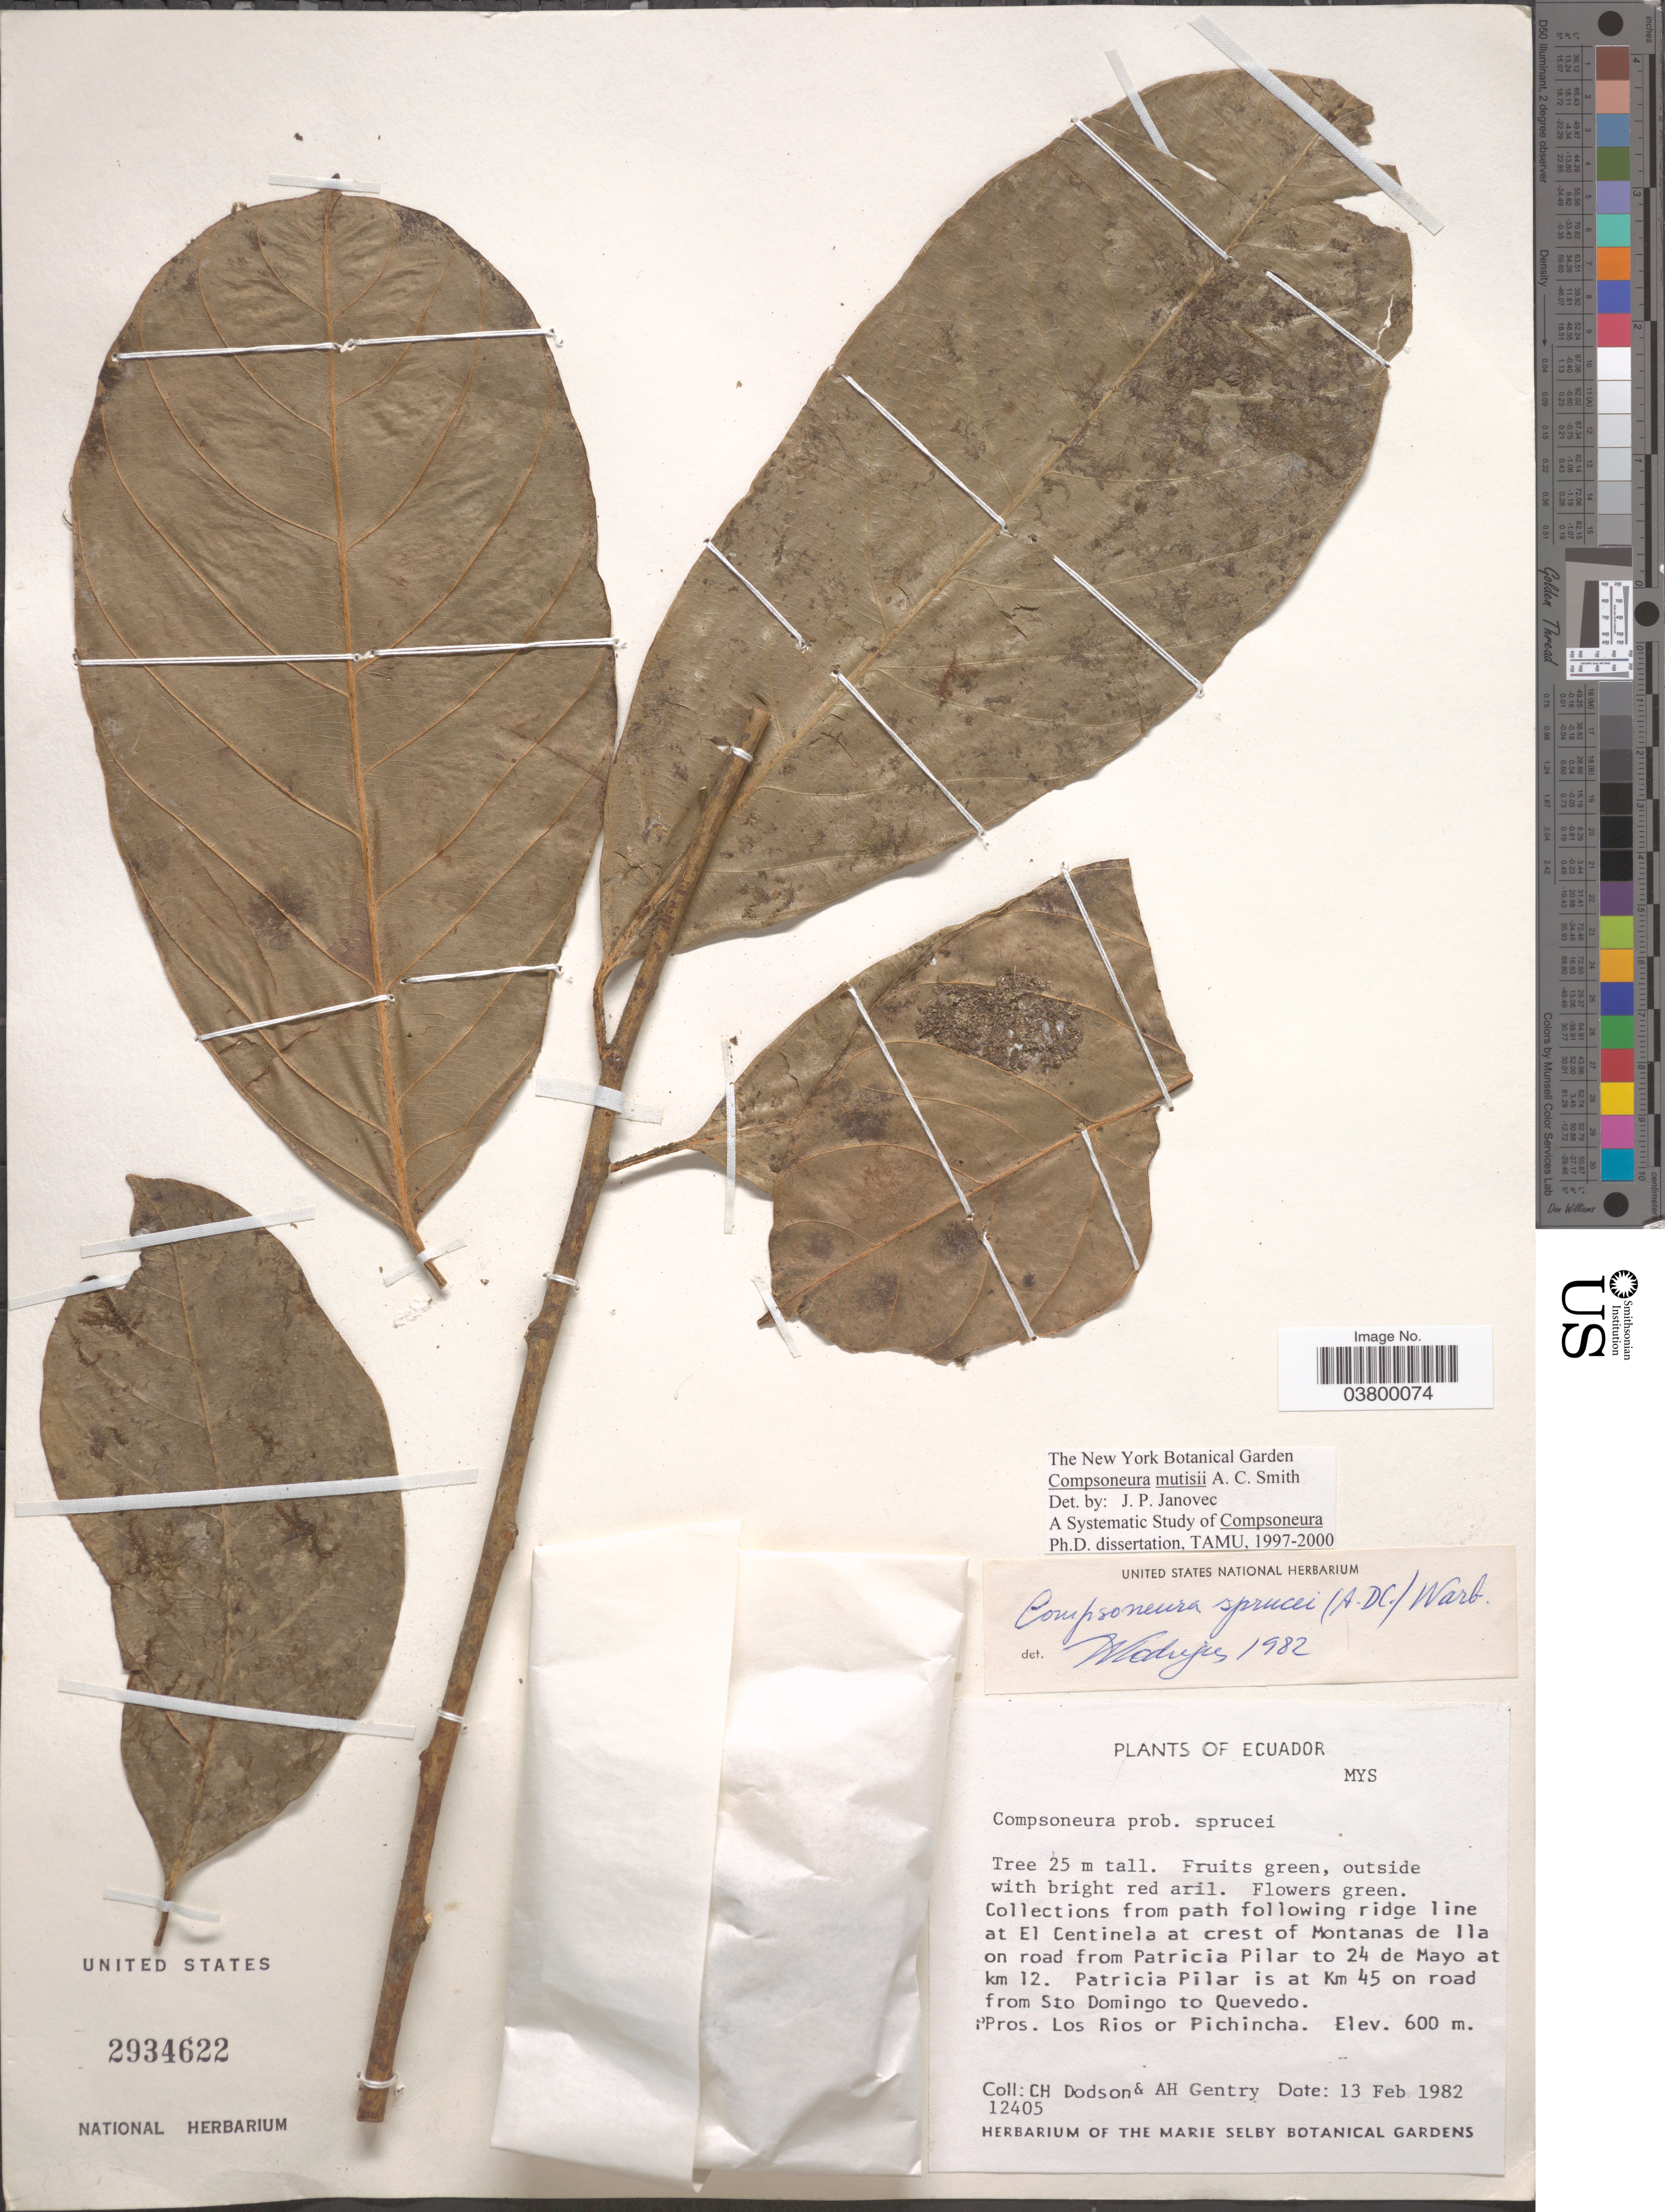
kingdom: Plantae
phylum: Tracheophyta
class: Magnoliopsida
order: Magnoliales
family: Myristicaceae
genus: Compsoneura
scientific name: Compsoneura mutisii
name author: A.C. Sm.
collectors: C. H. Dodson & A. H. Gentry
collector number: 12405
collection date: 1982-02-13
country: Ecuador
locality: Path following ridge line at El Centinela at crest of Montanas de Ila on road from Patricia Pilar to 24 de Mayo at km 12. Patricia Pilar is at km 45 on road from Sto Domingo to Quevedo. Pros. Los Rios or Pichincha.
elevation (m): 600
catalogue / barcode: US 2934622